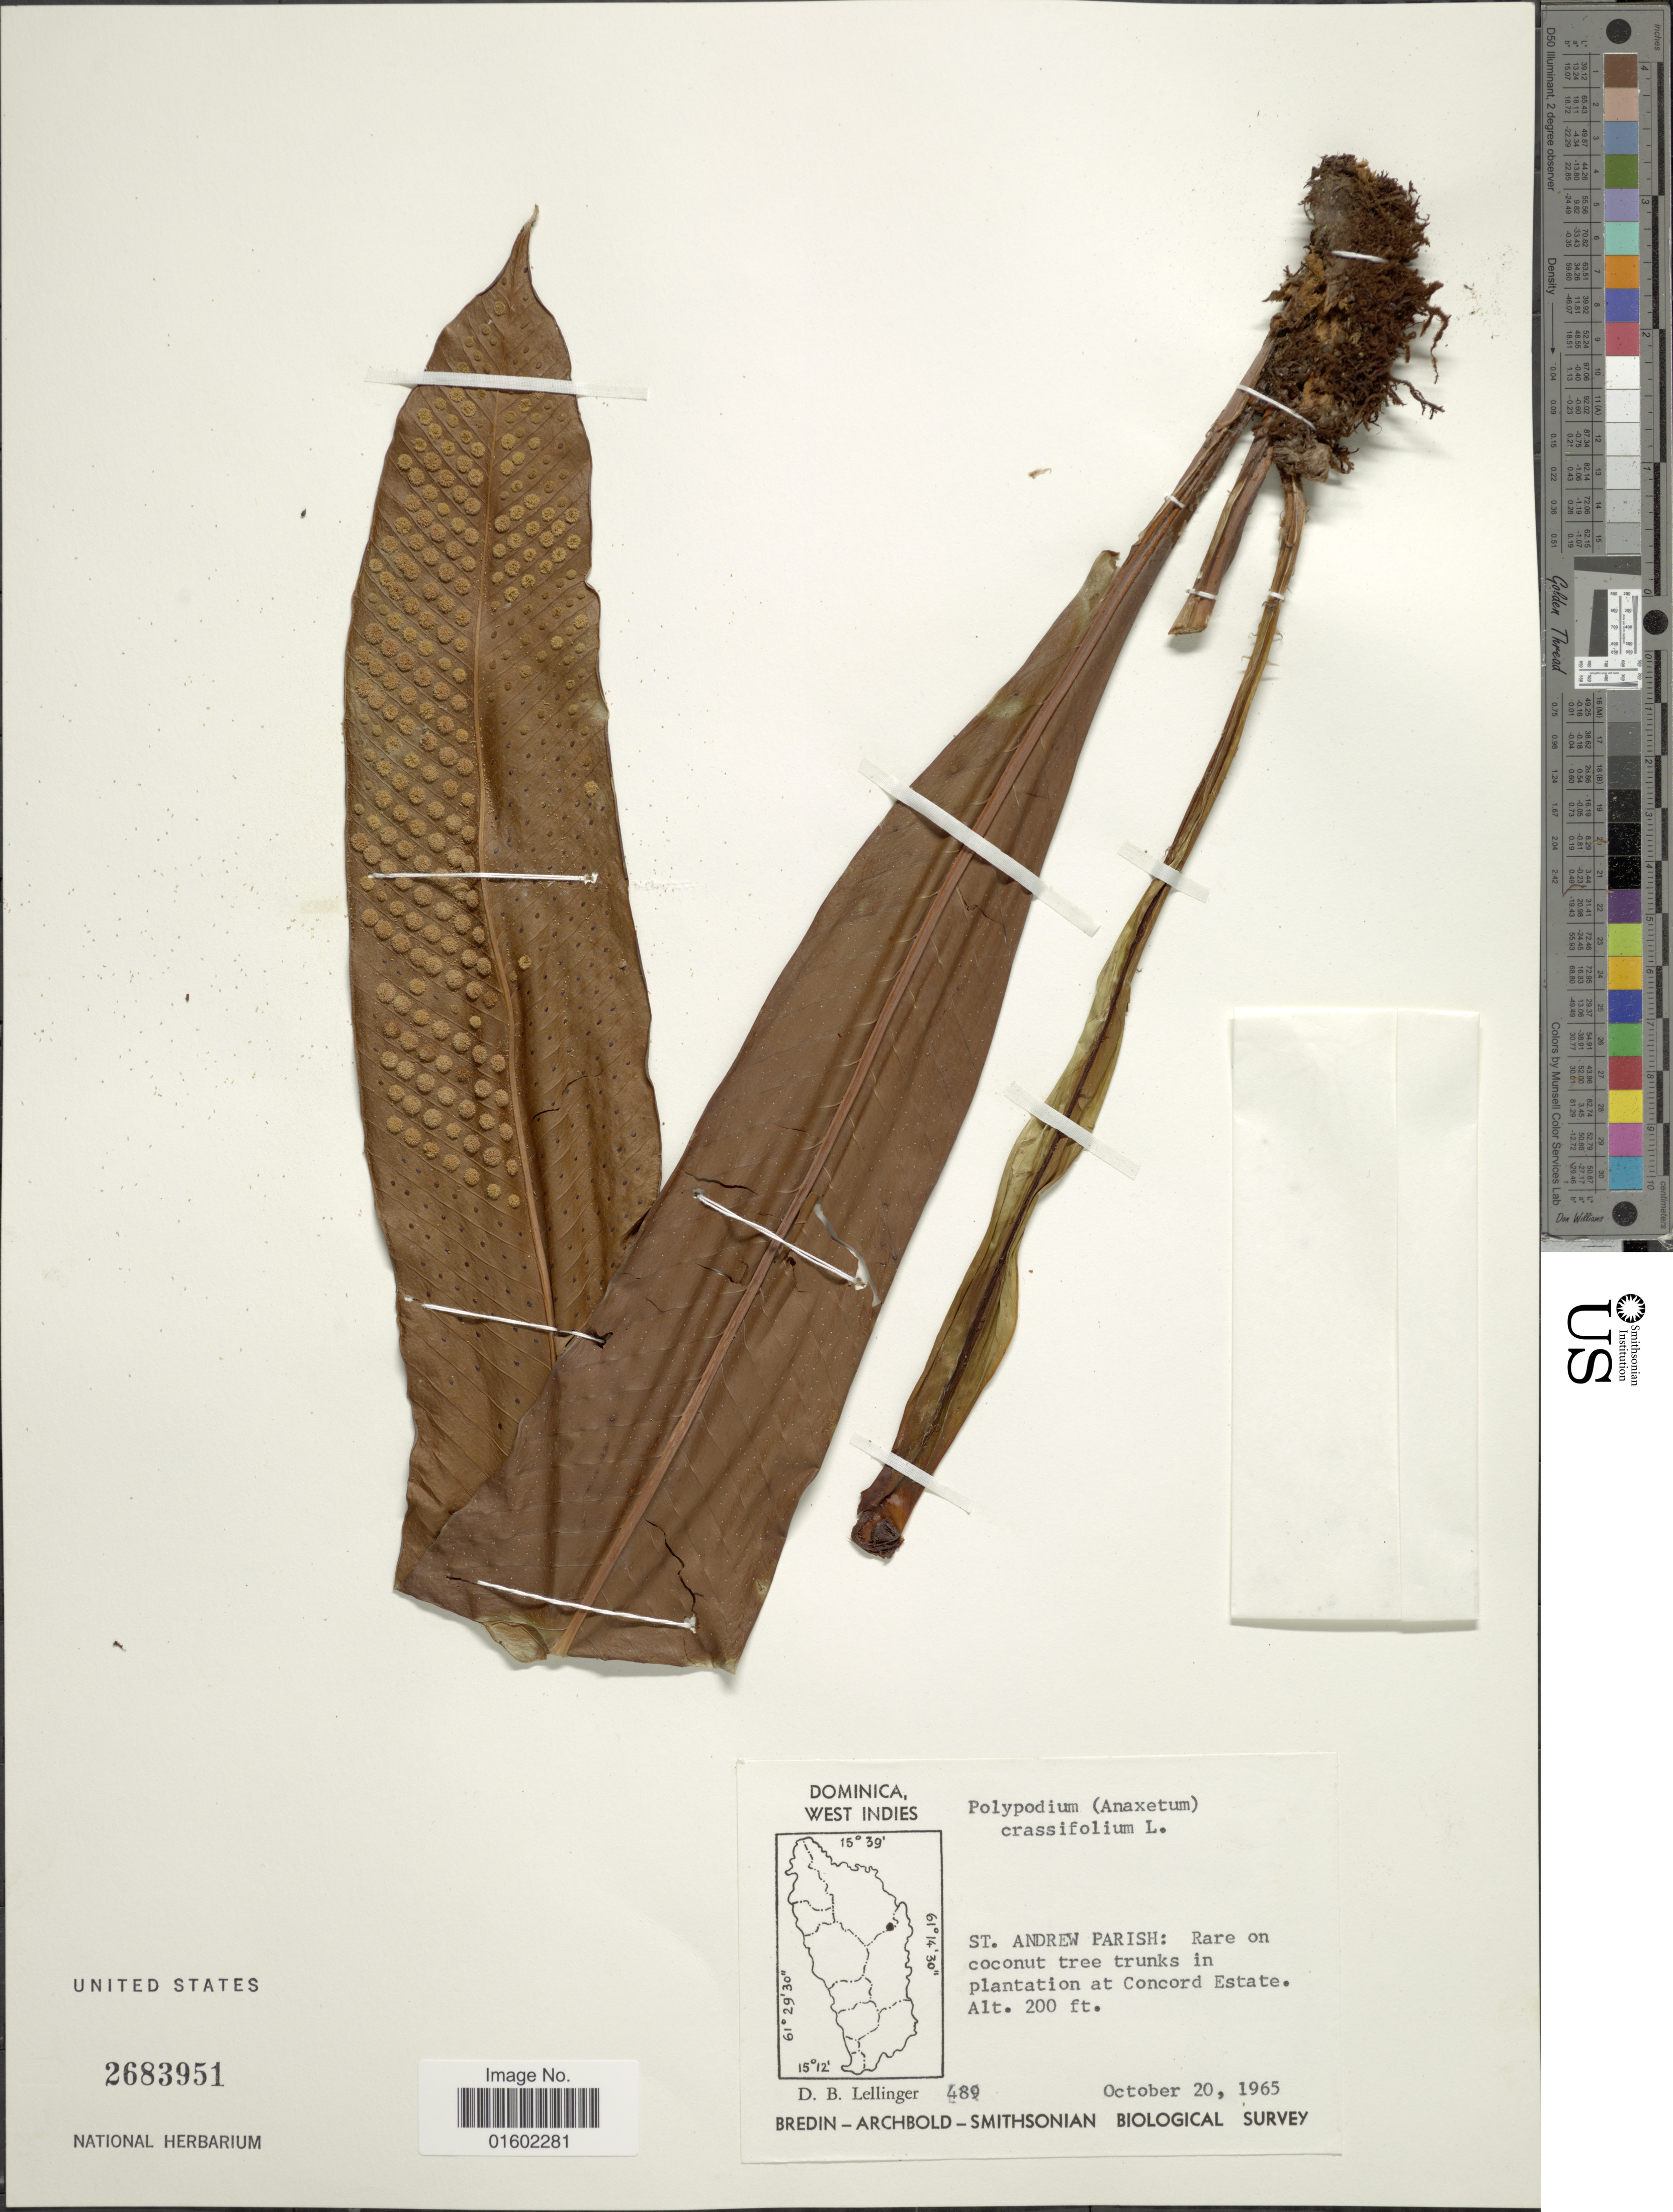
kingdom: Plantae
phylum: Tracheophyta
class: Polypodiopsida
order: Polypodiales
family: Polypodiaceae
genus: Niphidium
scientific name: Niphidium crassifolium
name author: (L.) Lellinger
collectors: D. B. Lellinger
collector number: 489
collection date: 1965-10-20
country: Dominica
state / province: St. Andrew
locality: West Indies, in platation at Concord Estate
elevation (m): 61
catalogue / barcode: US 2683951